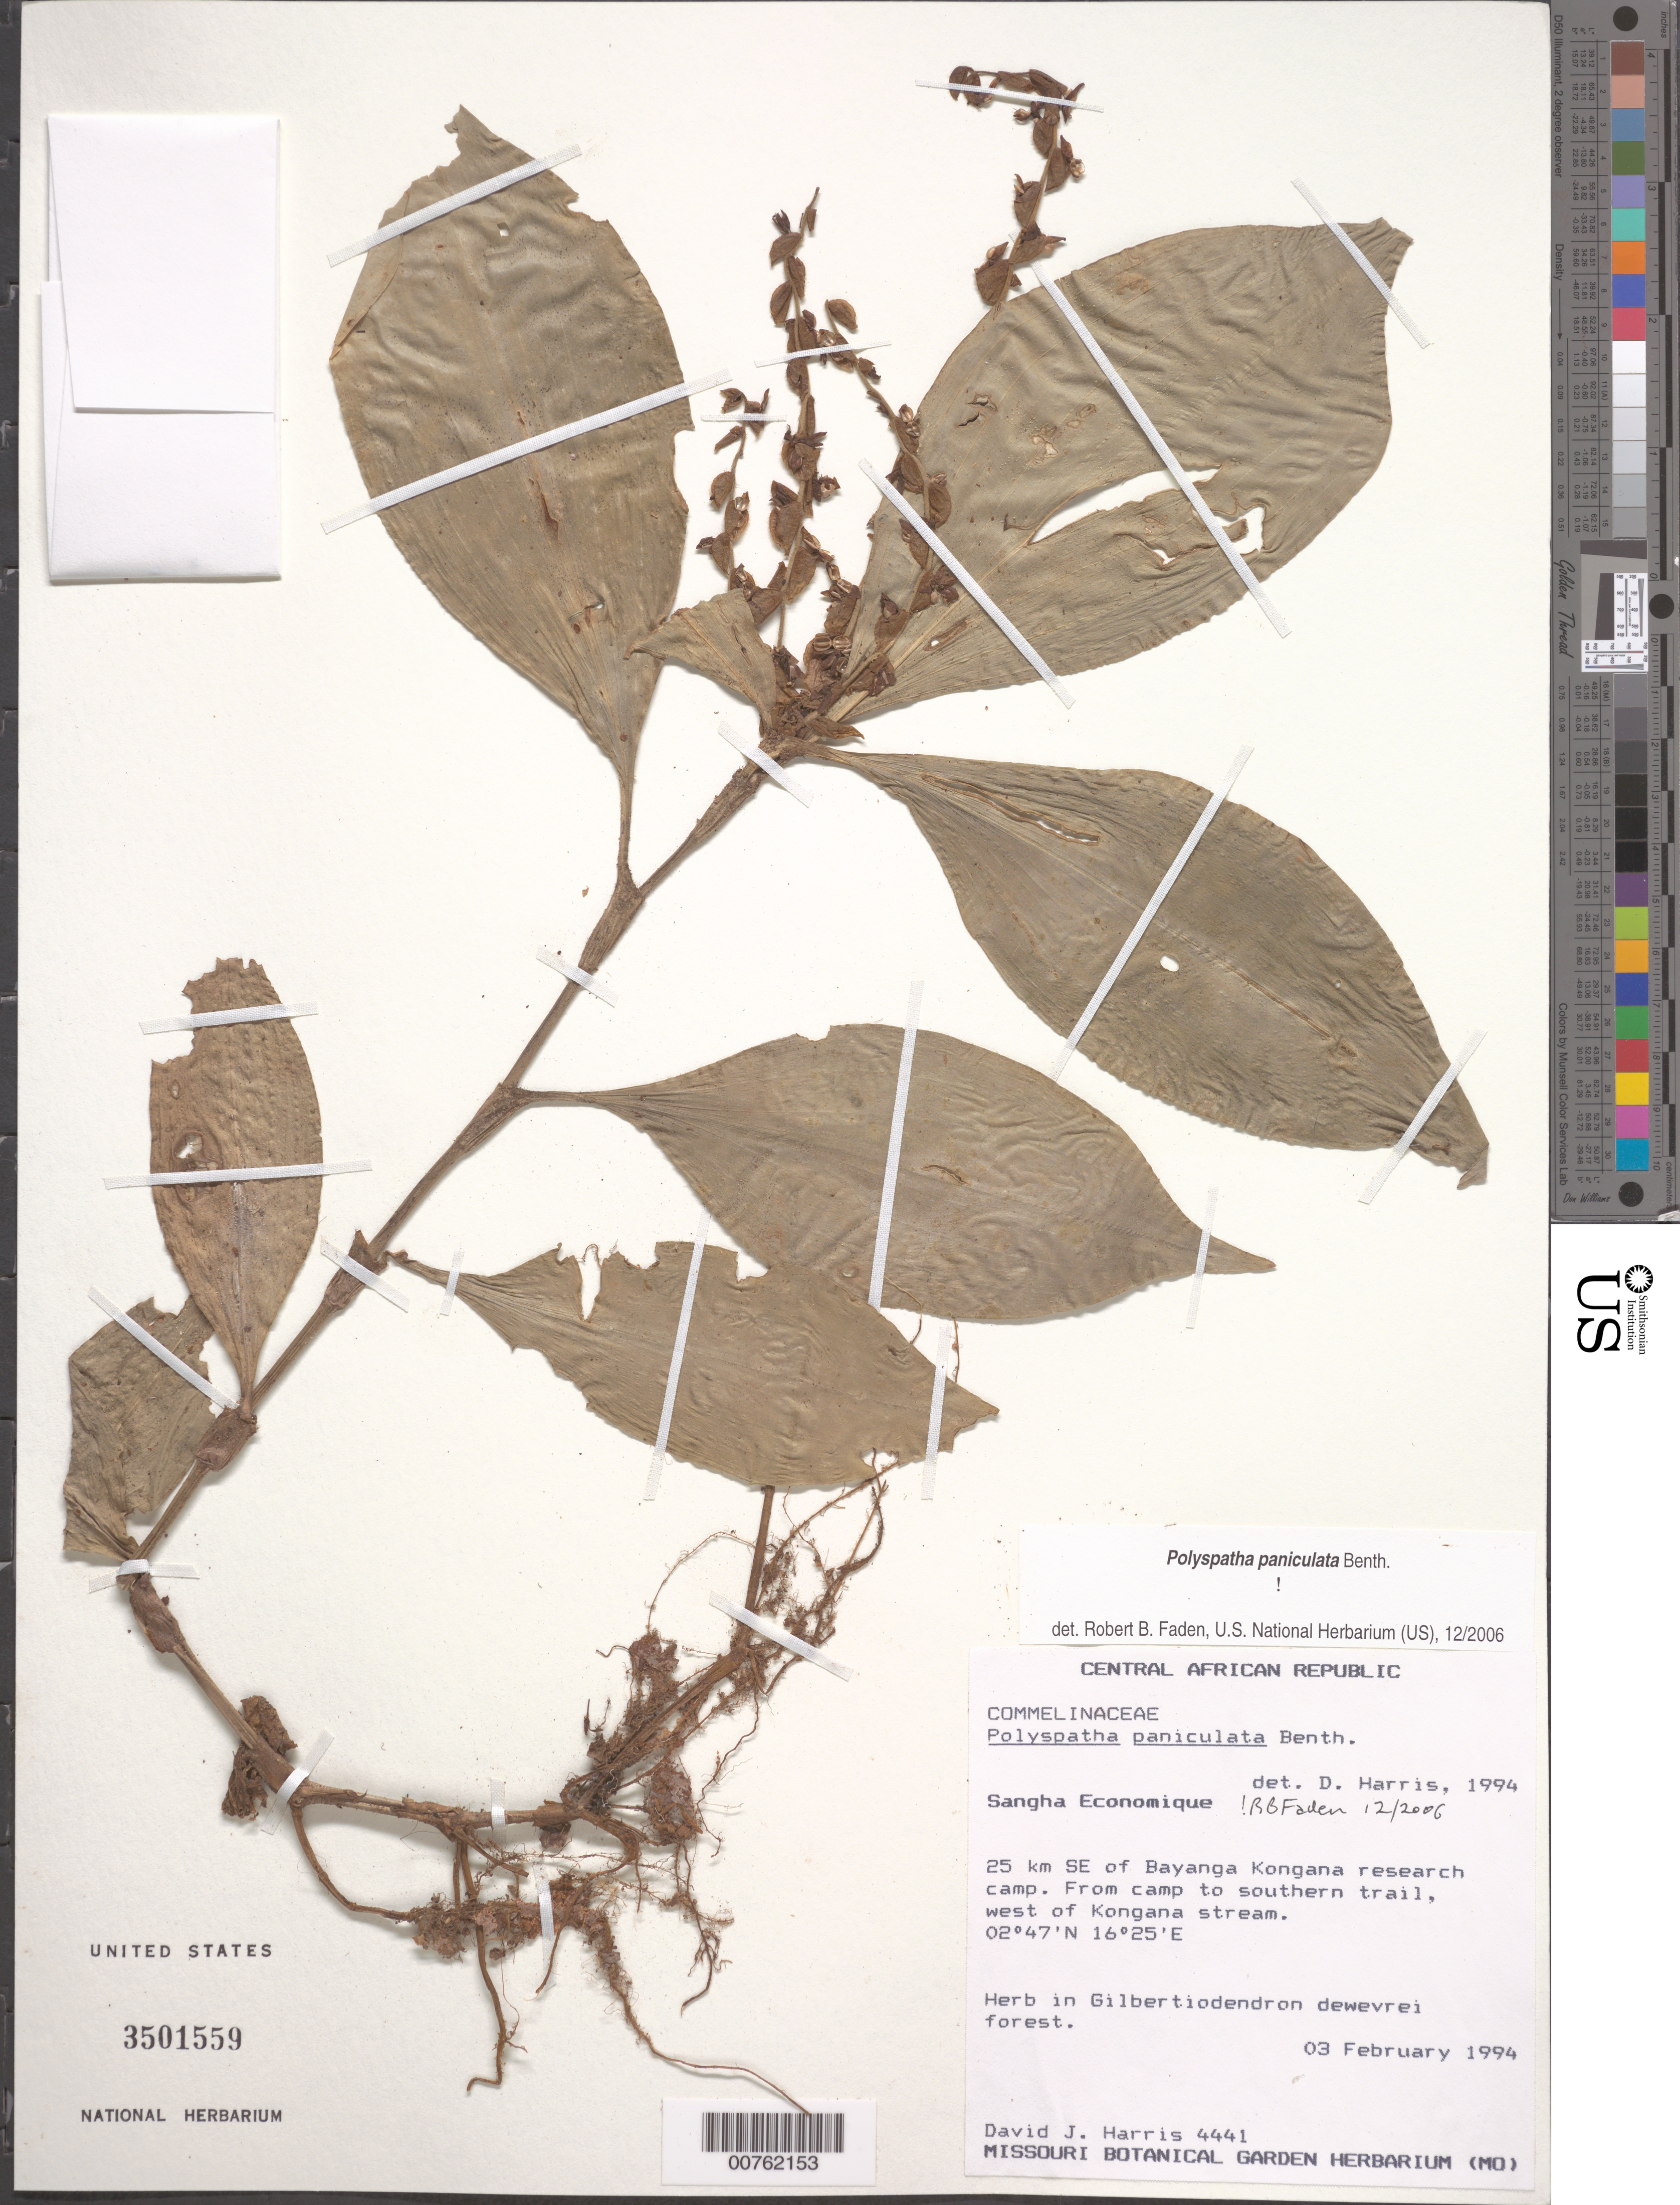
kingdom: Plantae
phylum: Tracheophyta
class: Liliopsida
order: Commelinales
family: Commelinaceae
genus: Polyspatha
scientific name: Polyspatha paniculata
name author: Benth.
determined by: Faden, Robert B., (US), Smithsonian Institution - National Museum of Natural History (UNITED STATES)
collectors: D. J. Harris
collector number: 4441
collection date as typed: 03 Feb 1994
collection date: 1994-02-03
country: Central African Republic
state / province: Sangha-Mbaere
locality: Kongana research camp, 25 km SE of Bayanga. From camp to southern trail, west of Kongana stream.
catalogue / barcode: US 3501559